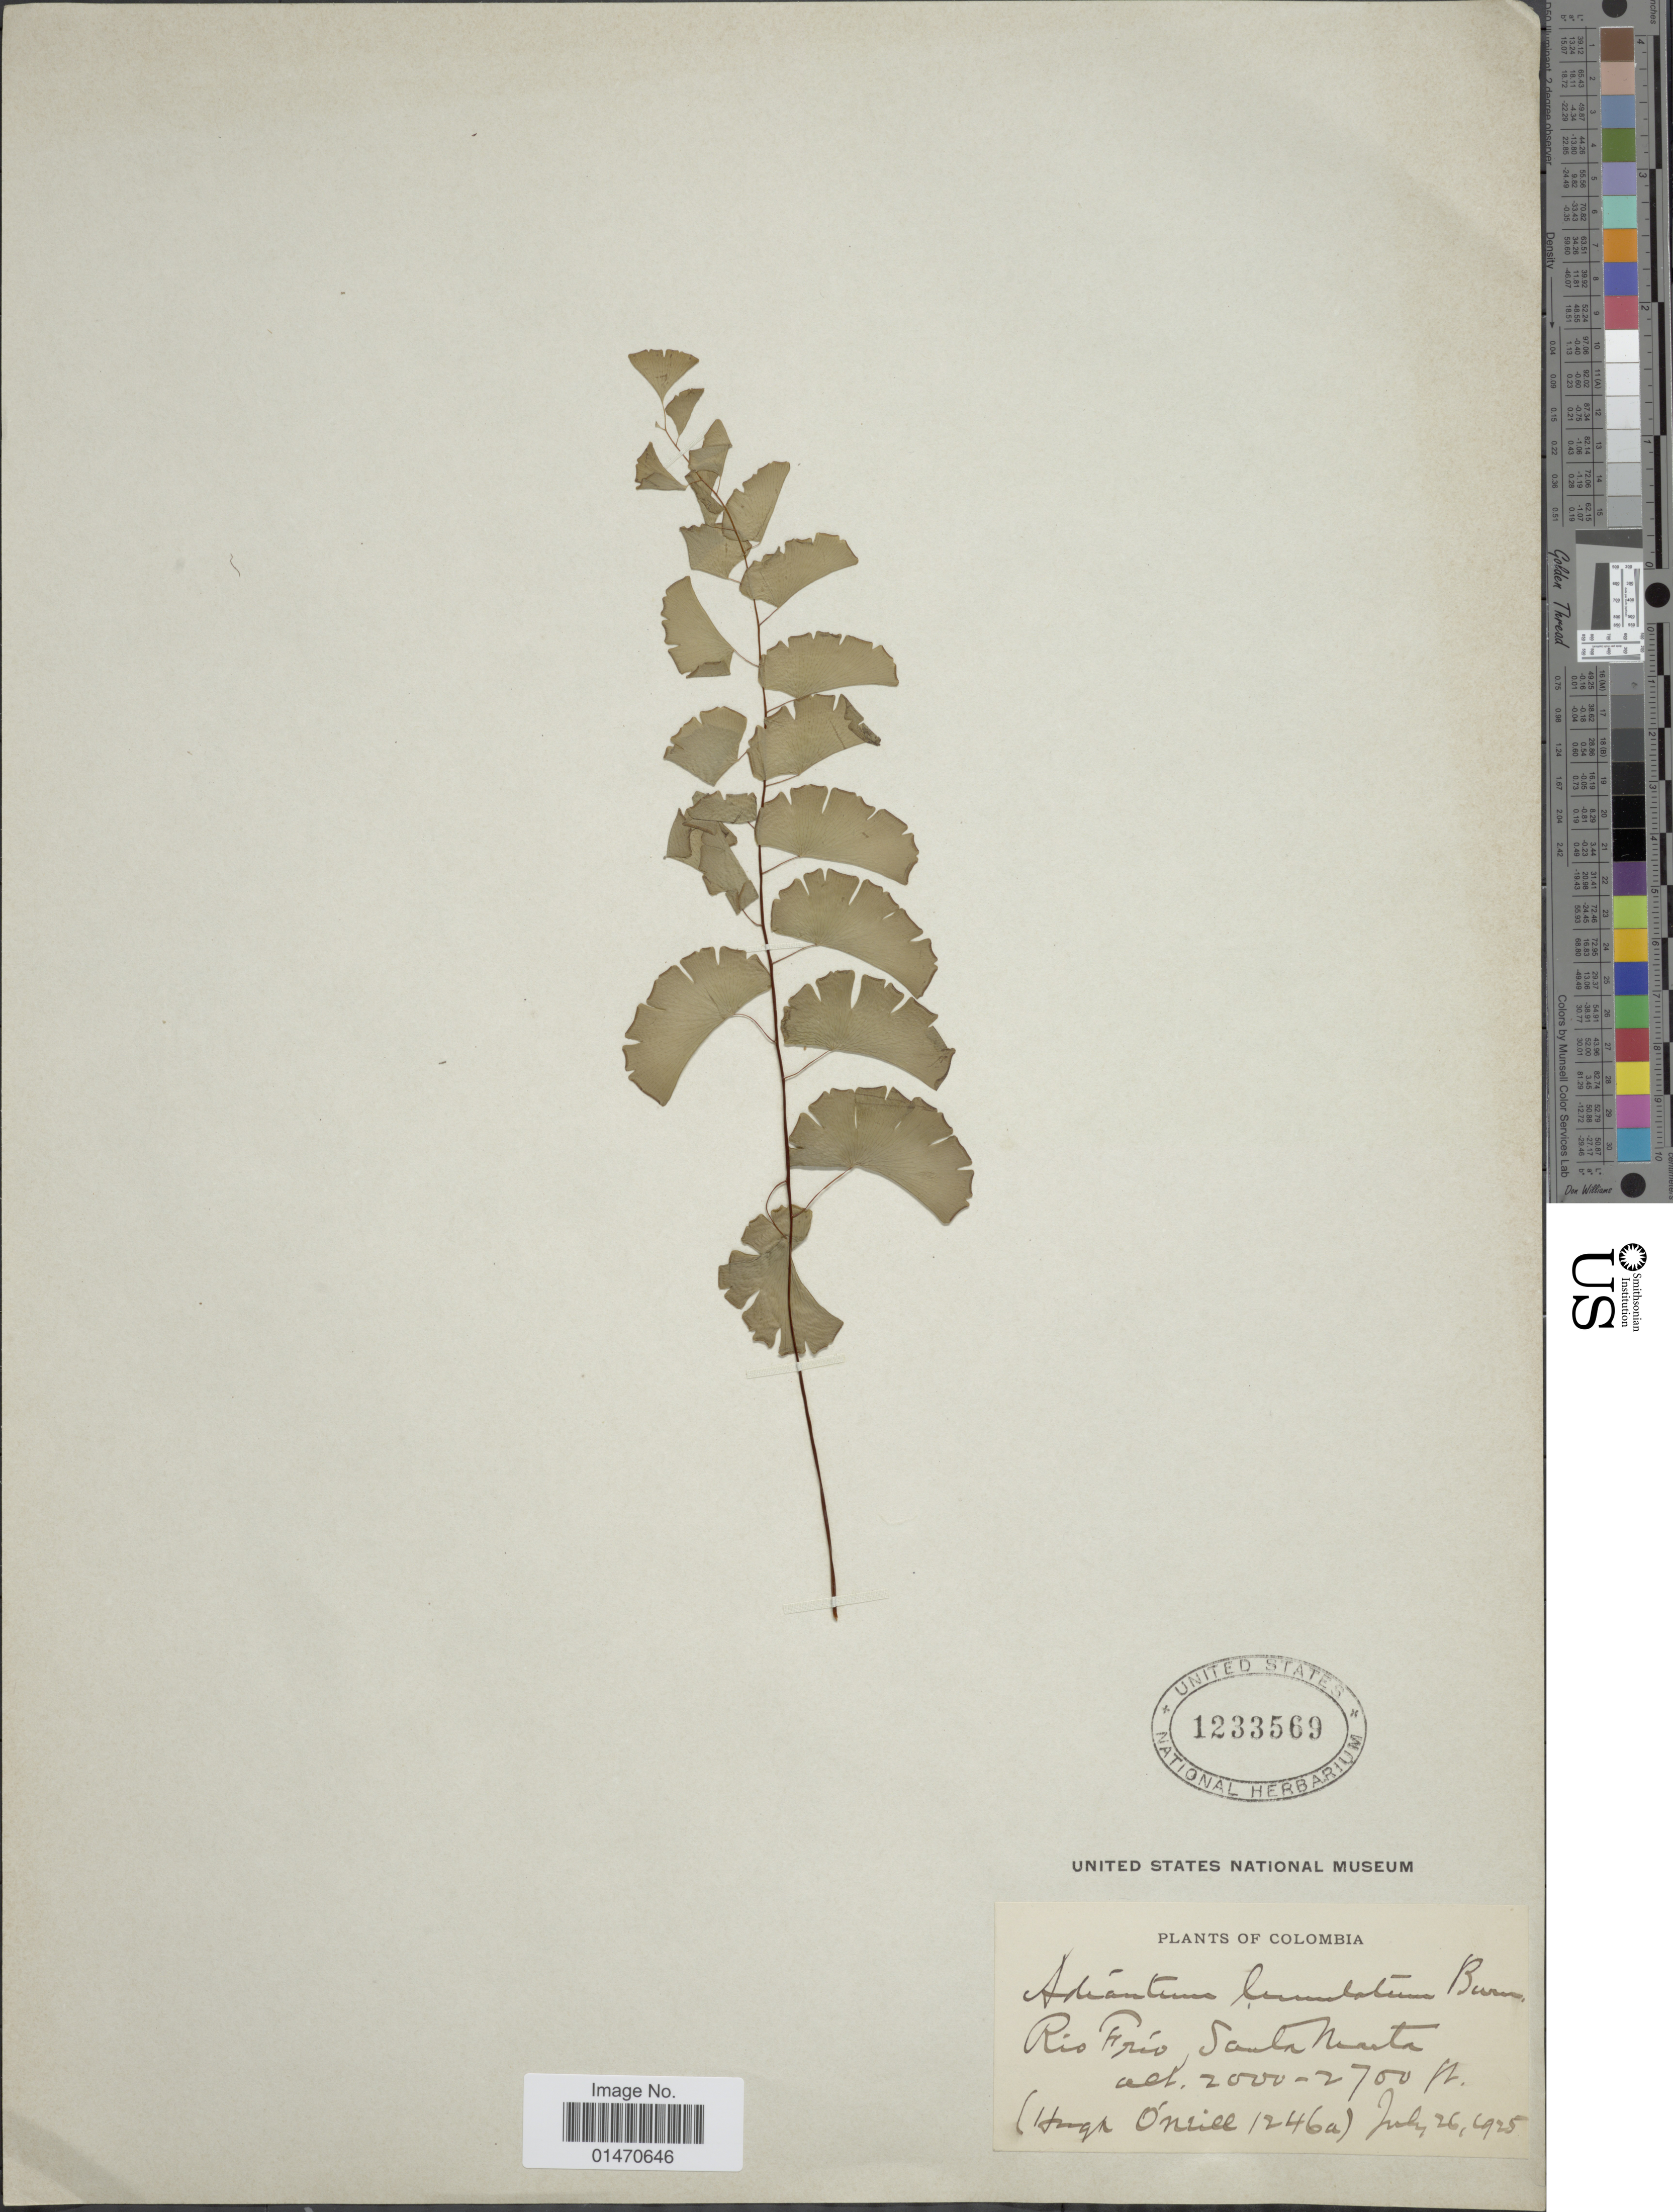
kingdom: Plantae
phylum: Tracheophyta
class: Polypodiopsida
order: Polypodiales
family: Pteridaceae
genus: Adiantum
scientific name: Adiantum lunulatum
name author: Burm. f.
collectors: H. O'Neill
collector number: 1246a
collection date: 1925-07-26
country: Colombia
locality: Rio Frio Santa Marta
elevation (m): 610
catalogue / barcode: US 1233569